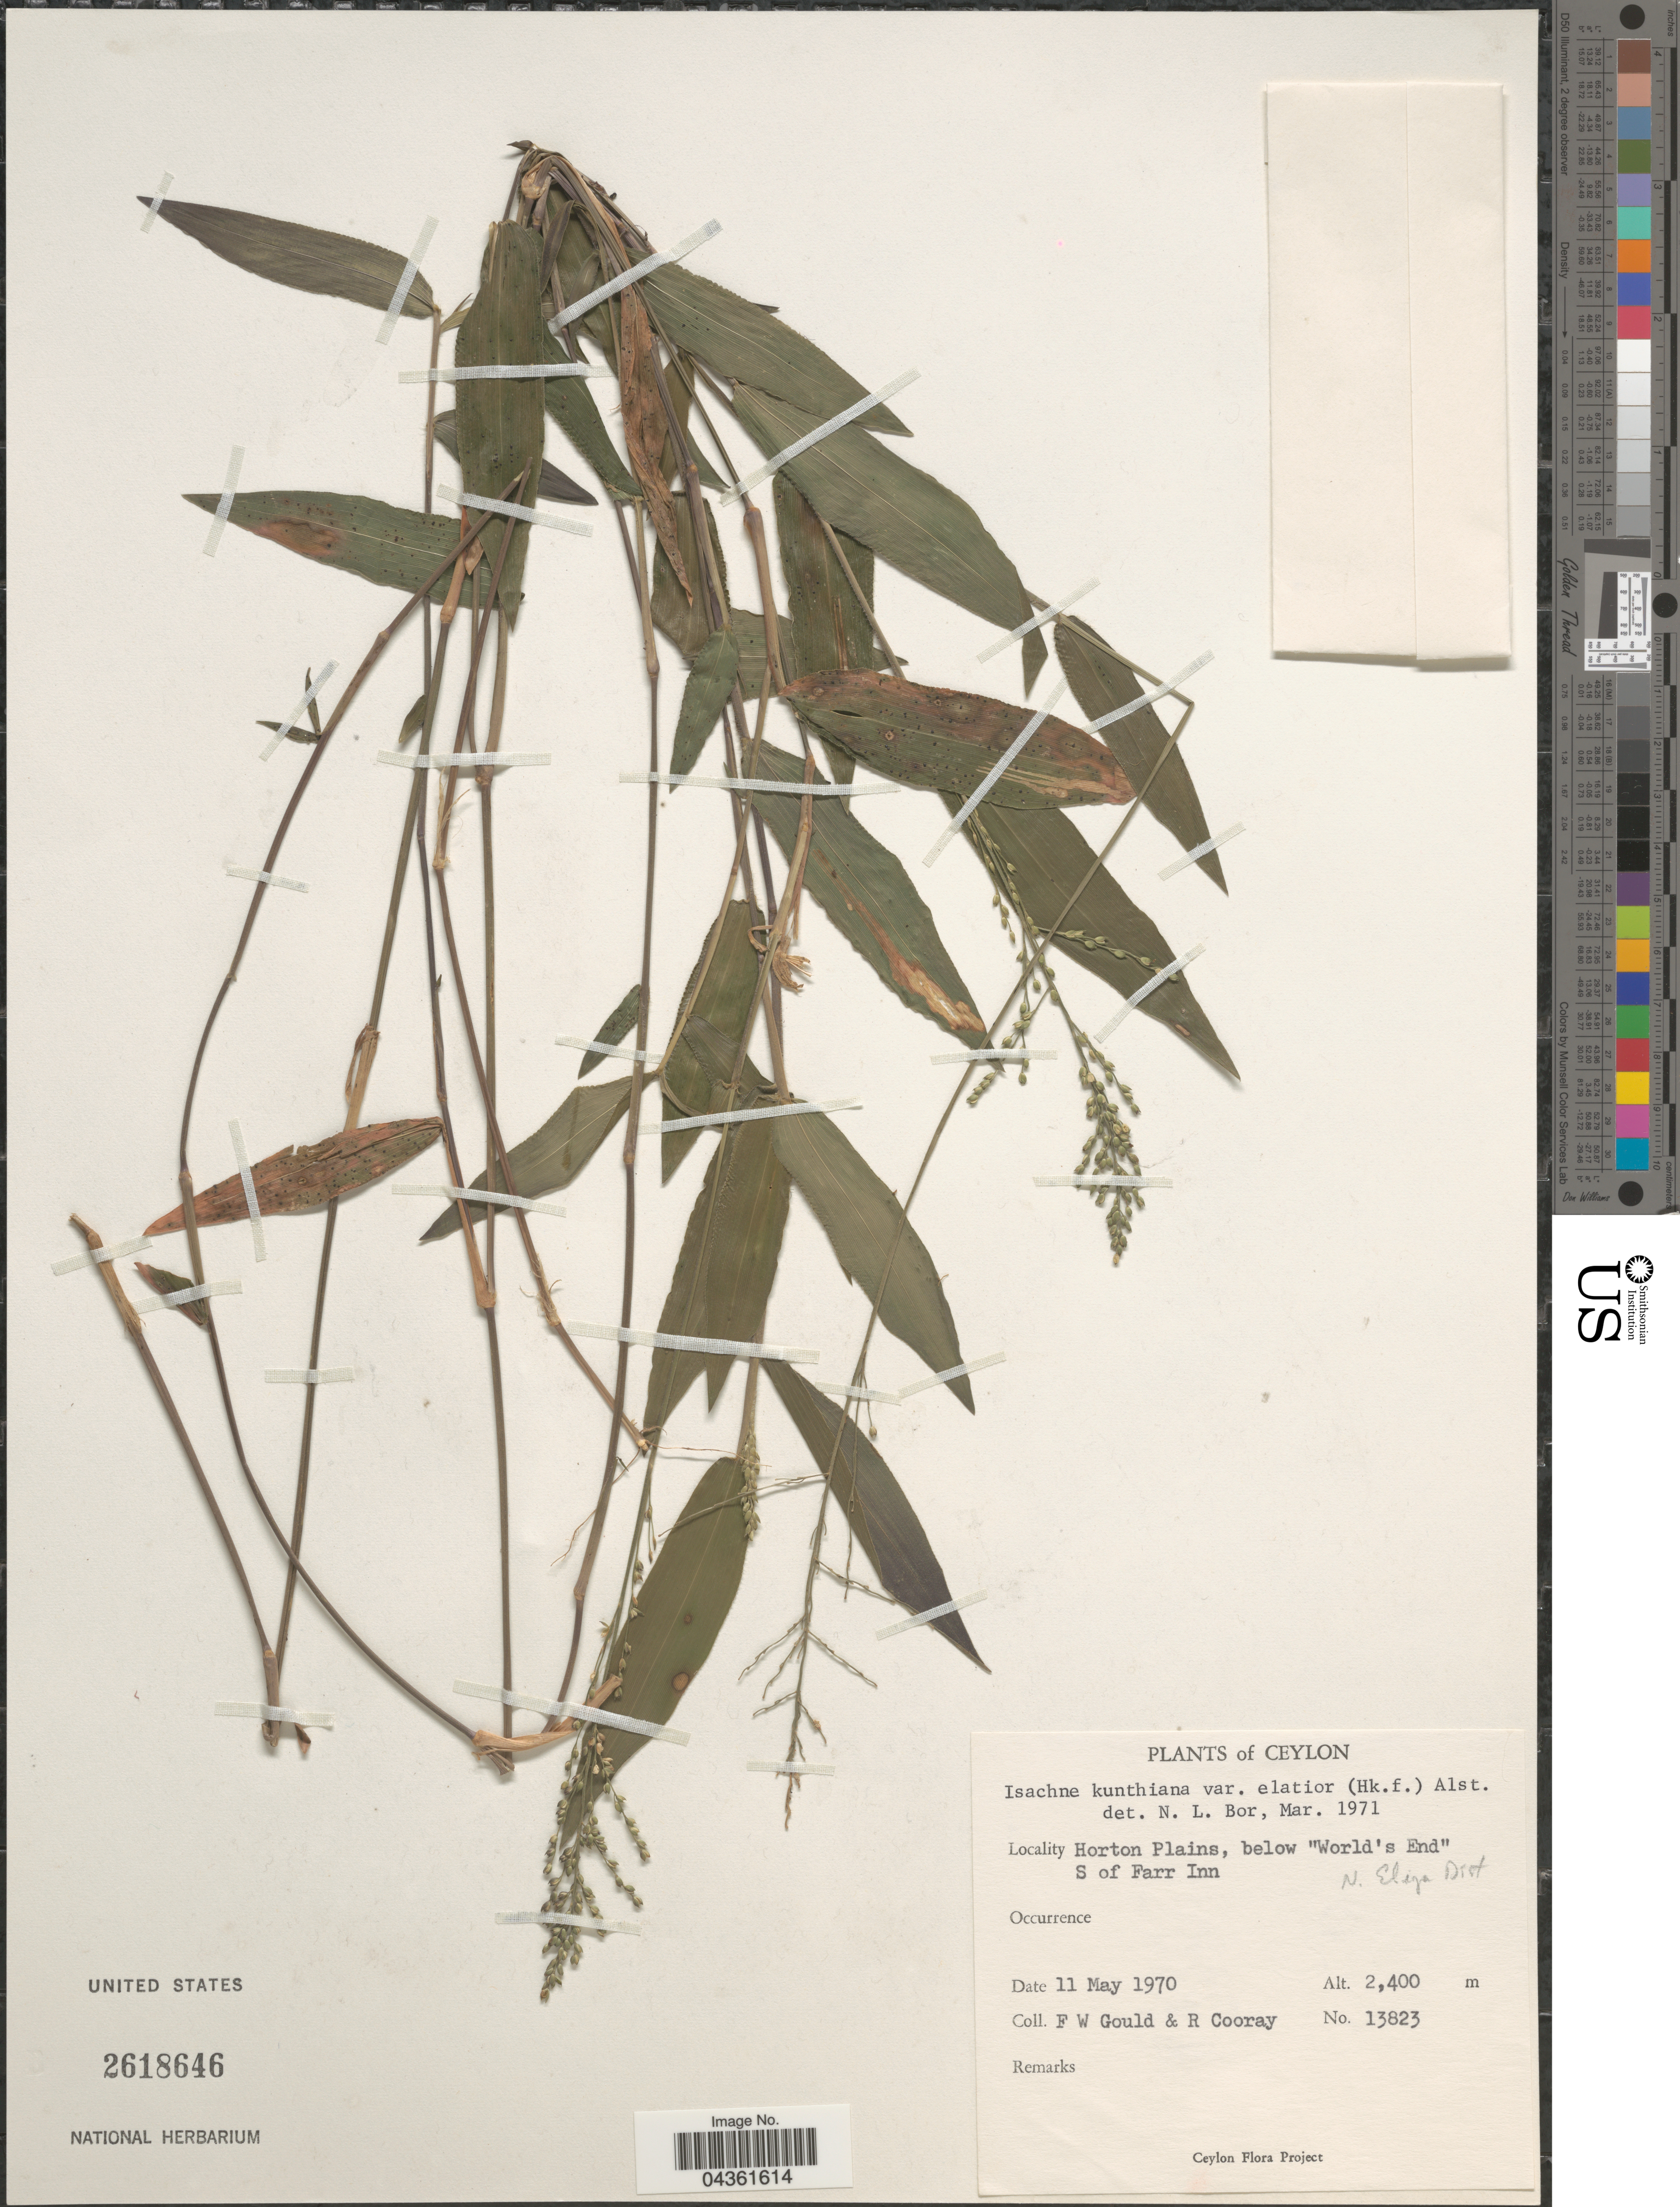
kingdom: Plantae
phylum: Tracheophyta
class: Liliopsida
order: Poales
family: Poaceae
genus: Isachne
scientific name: Isachne kunthiana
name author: (Wight & Arn. ex Steud.) Miq.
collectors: F. W. Gould & R. Cooray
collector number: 13823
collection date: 1970-05-11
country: Sri Lanka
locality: Ceylon. Horton Plains, below "World's End". S. of Farr Inn. N. Eliya Dist.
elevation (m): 2400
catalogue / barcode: US 2618646